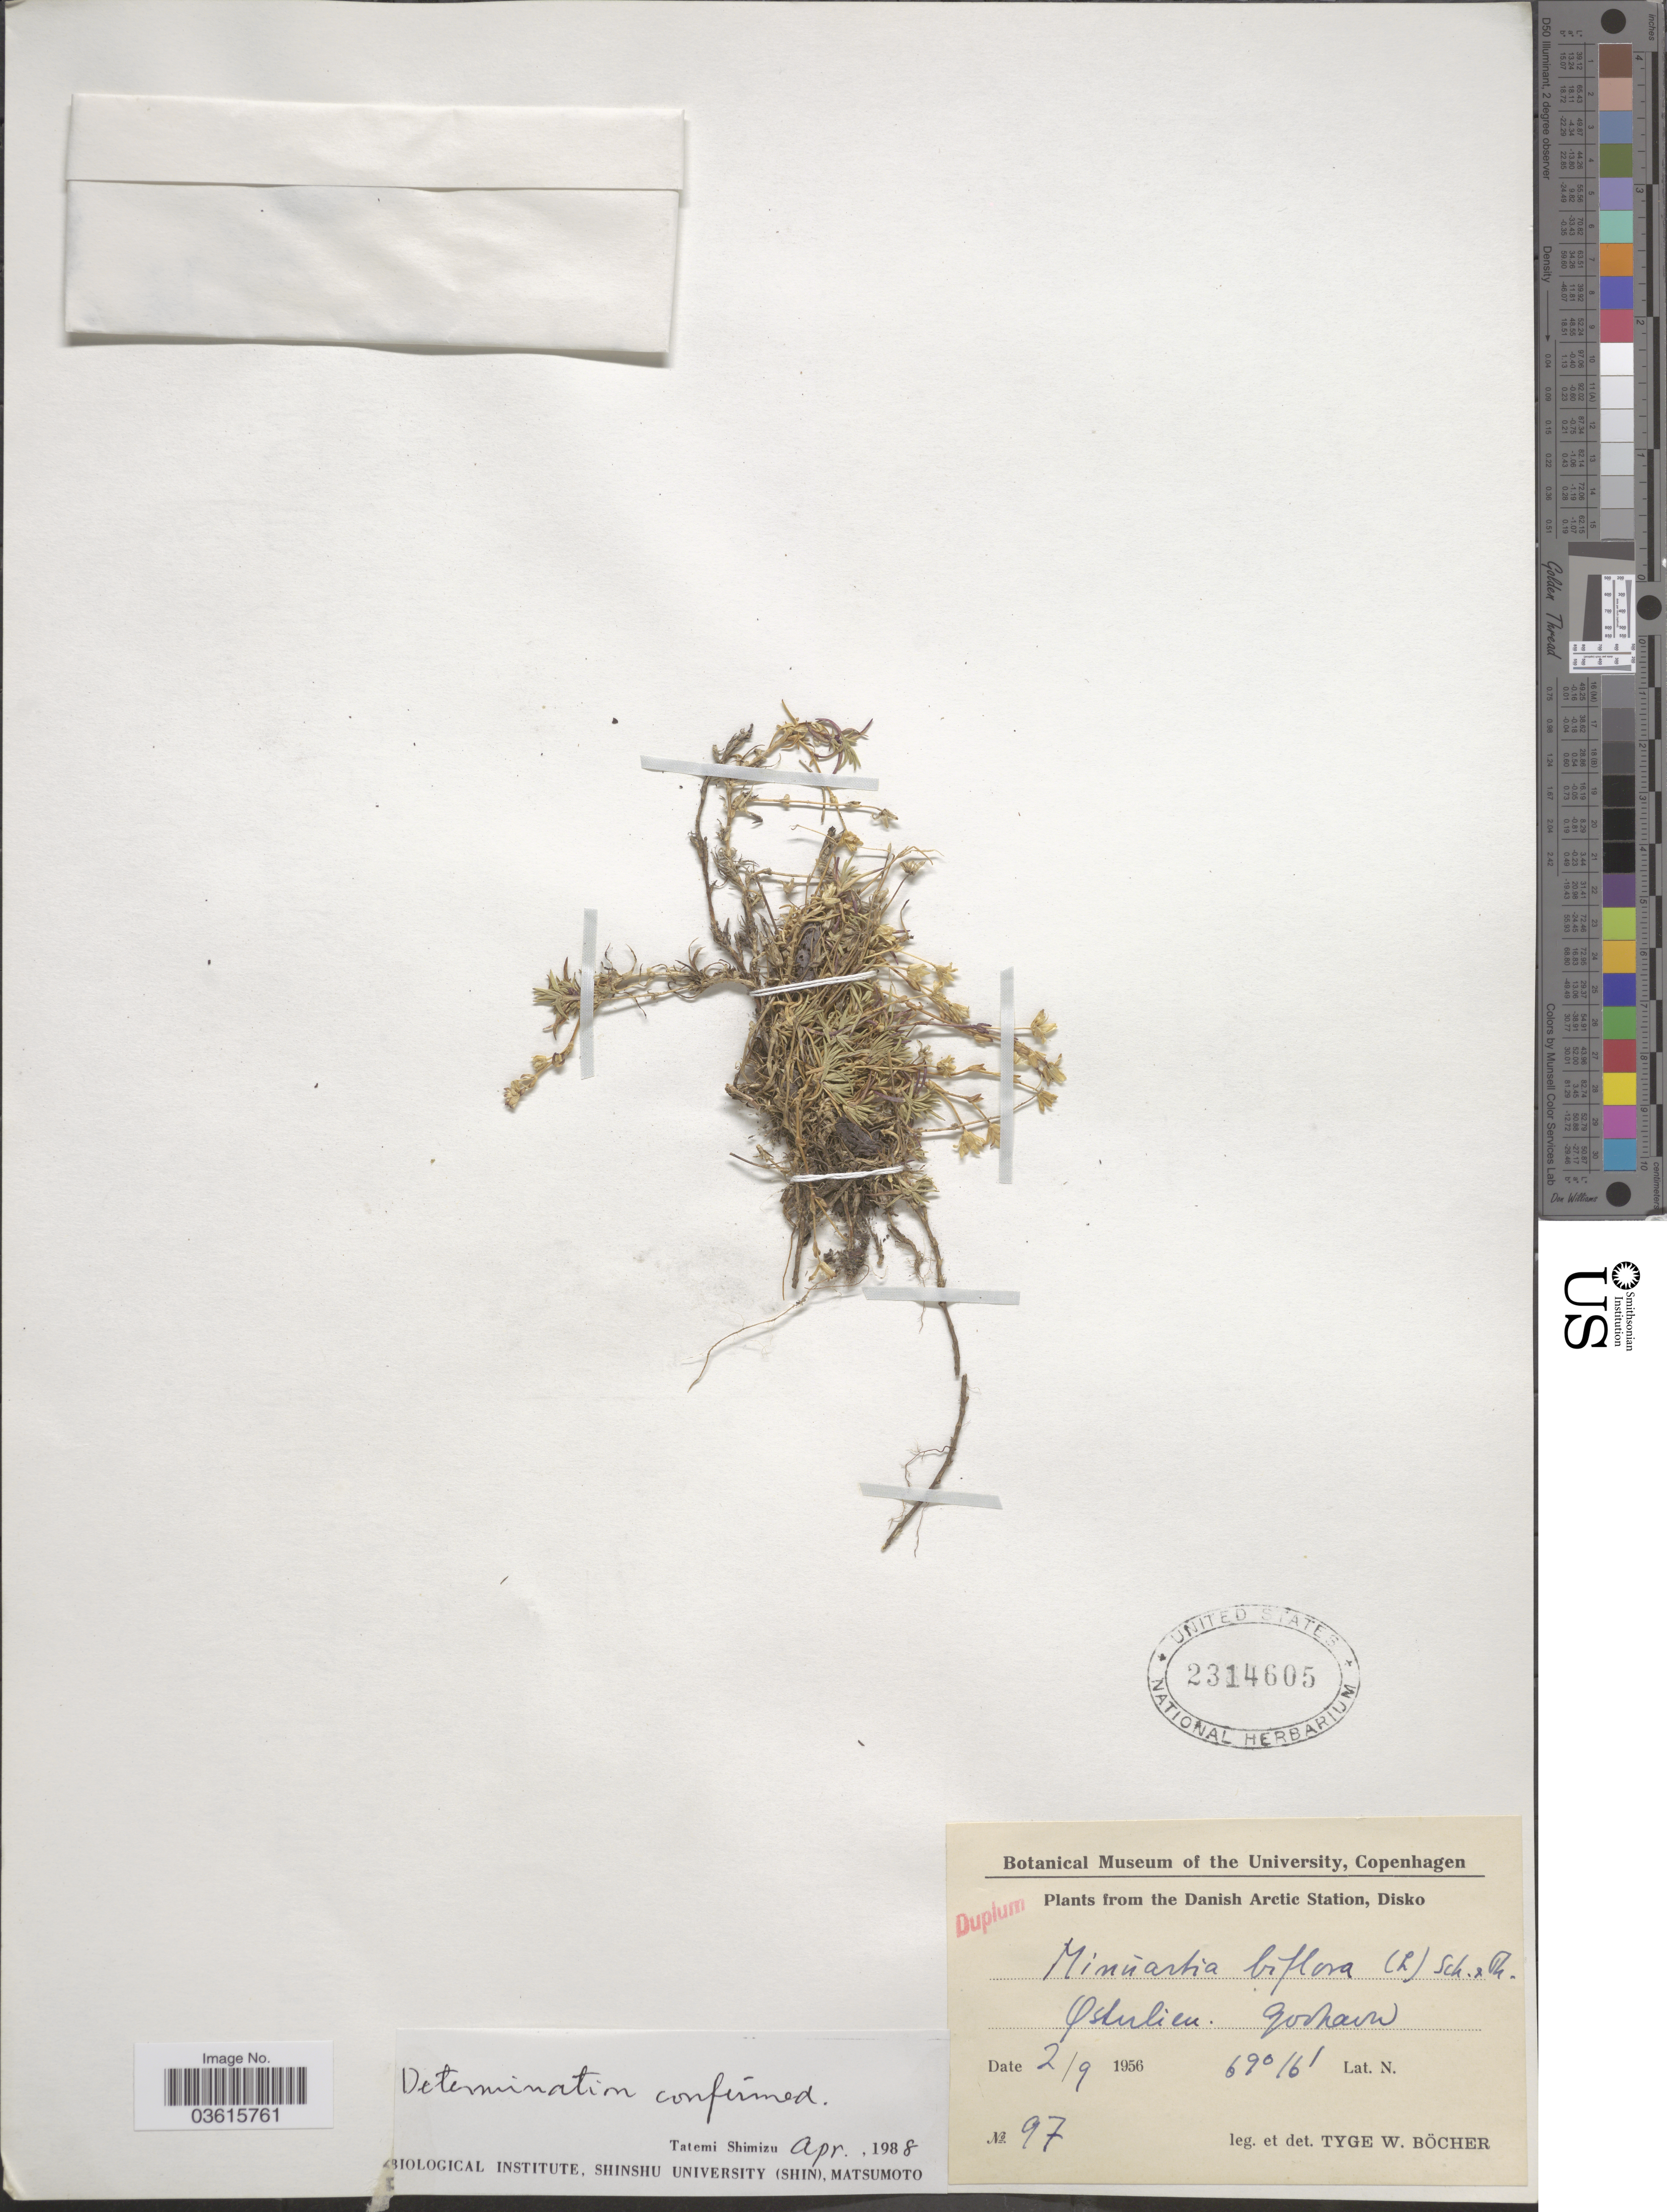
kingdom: Plantae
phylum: Tracheophyta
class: Magnoliopsida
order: Caryophyllales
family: Caryophyllaceae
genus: Cherleria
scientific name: Cherleria biflora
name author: (L.) A.J. Moore & Dillenb.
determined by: Strong, M. T., (US), Smithsonian Institution - National Museum of Natural History (UNITED STATES)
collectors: T. Böcher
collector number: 97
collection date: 1956-09-02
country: Greenland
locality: Danish Arctic Station, Disko. Ostulien. Godhavn.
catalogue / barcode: US 2314605